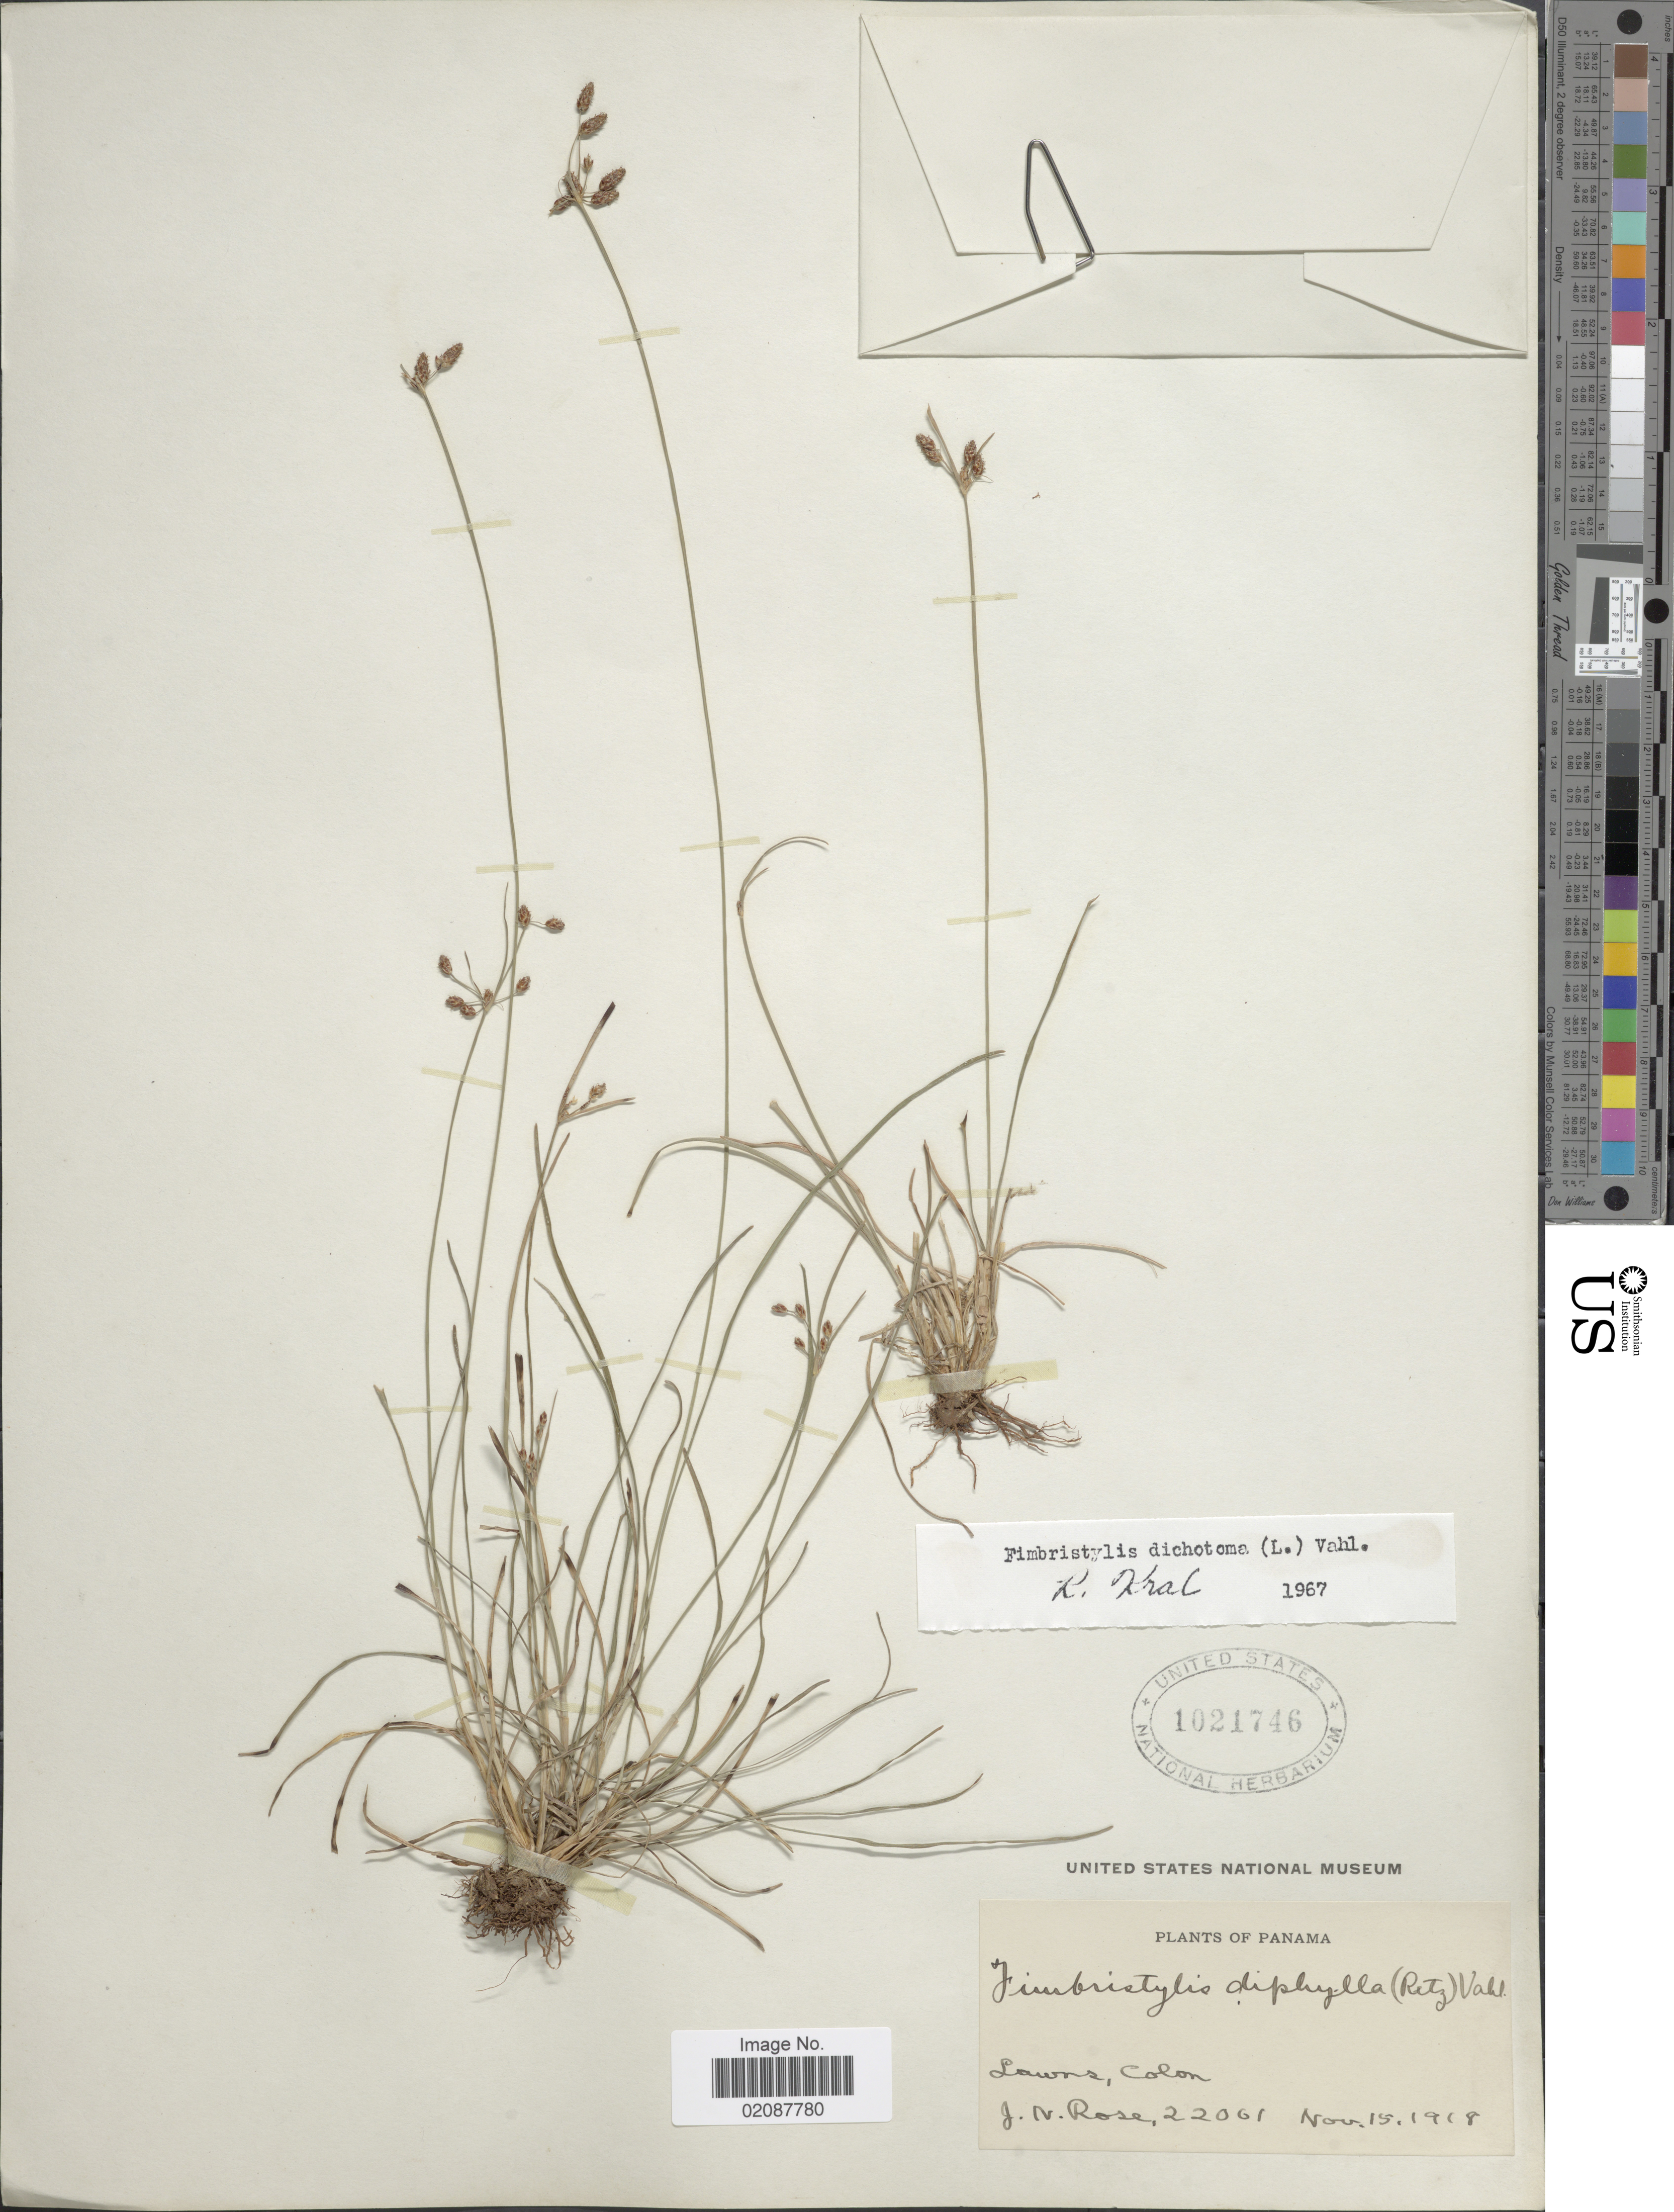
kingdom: Plantae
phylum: Tracheophyta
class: Liliopsida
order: Poales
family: Cyperaceae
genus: Fimbristylis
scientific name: Fimbristylis dichotoma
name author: (L.) Vahl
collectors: J. N. Rose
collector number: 22061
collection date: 1918-11-15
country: Panama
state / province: Colón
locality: Lawns.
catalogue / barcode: US 1021746